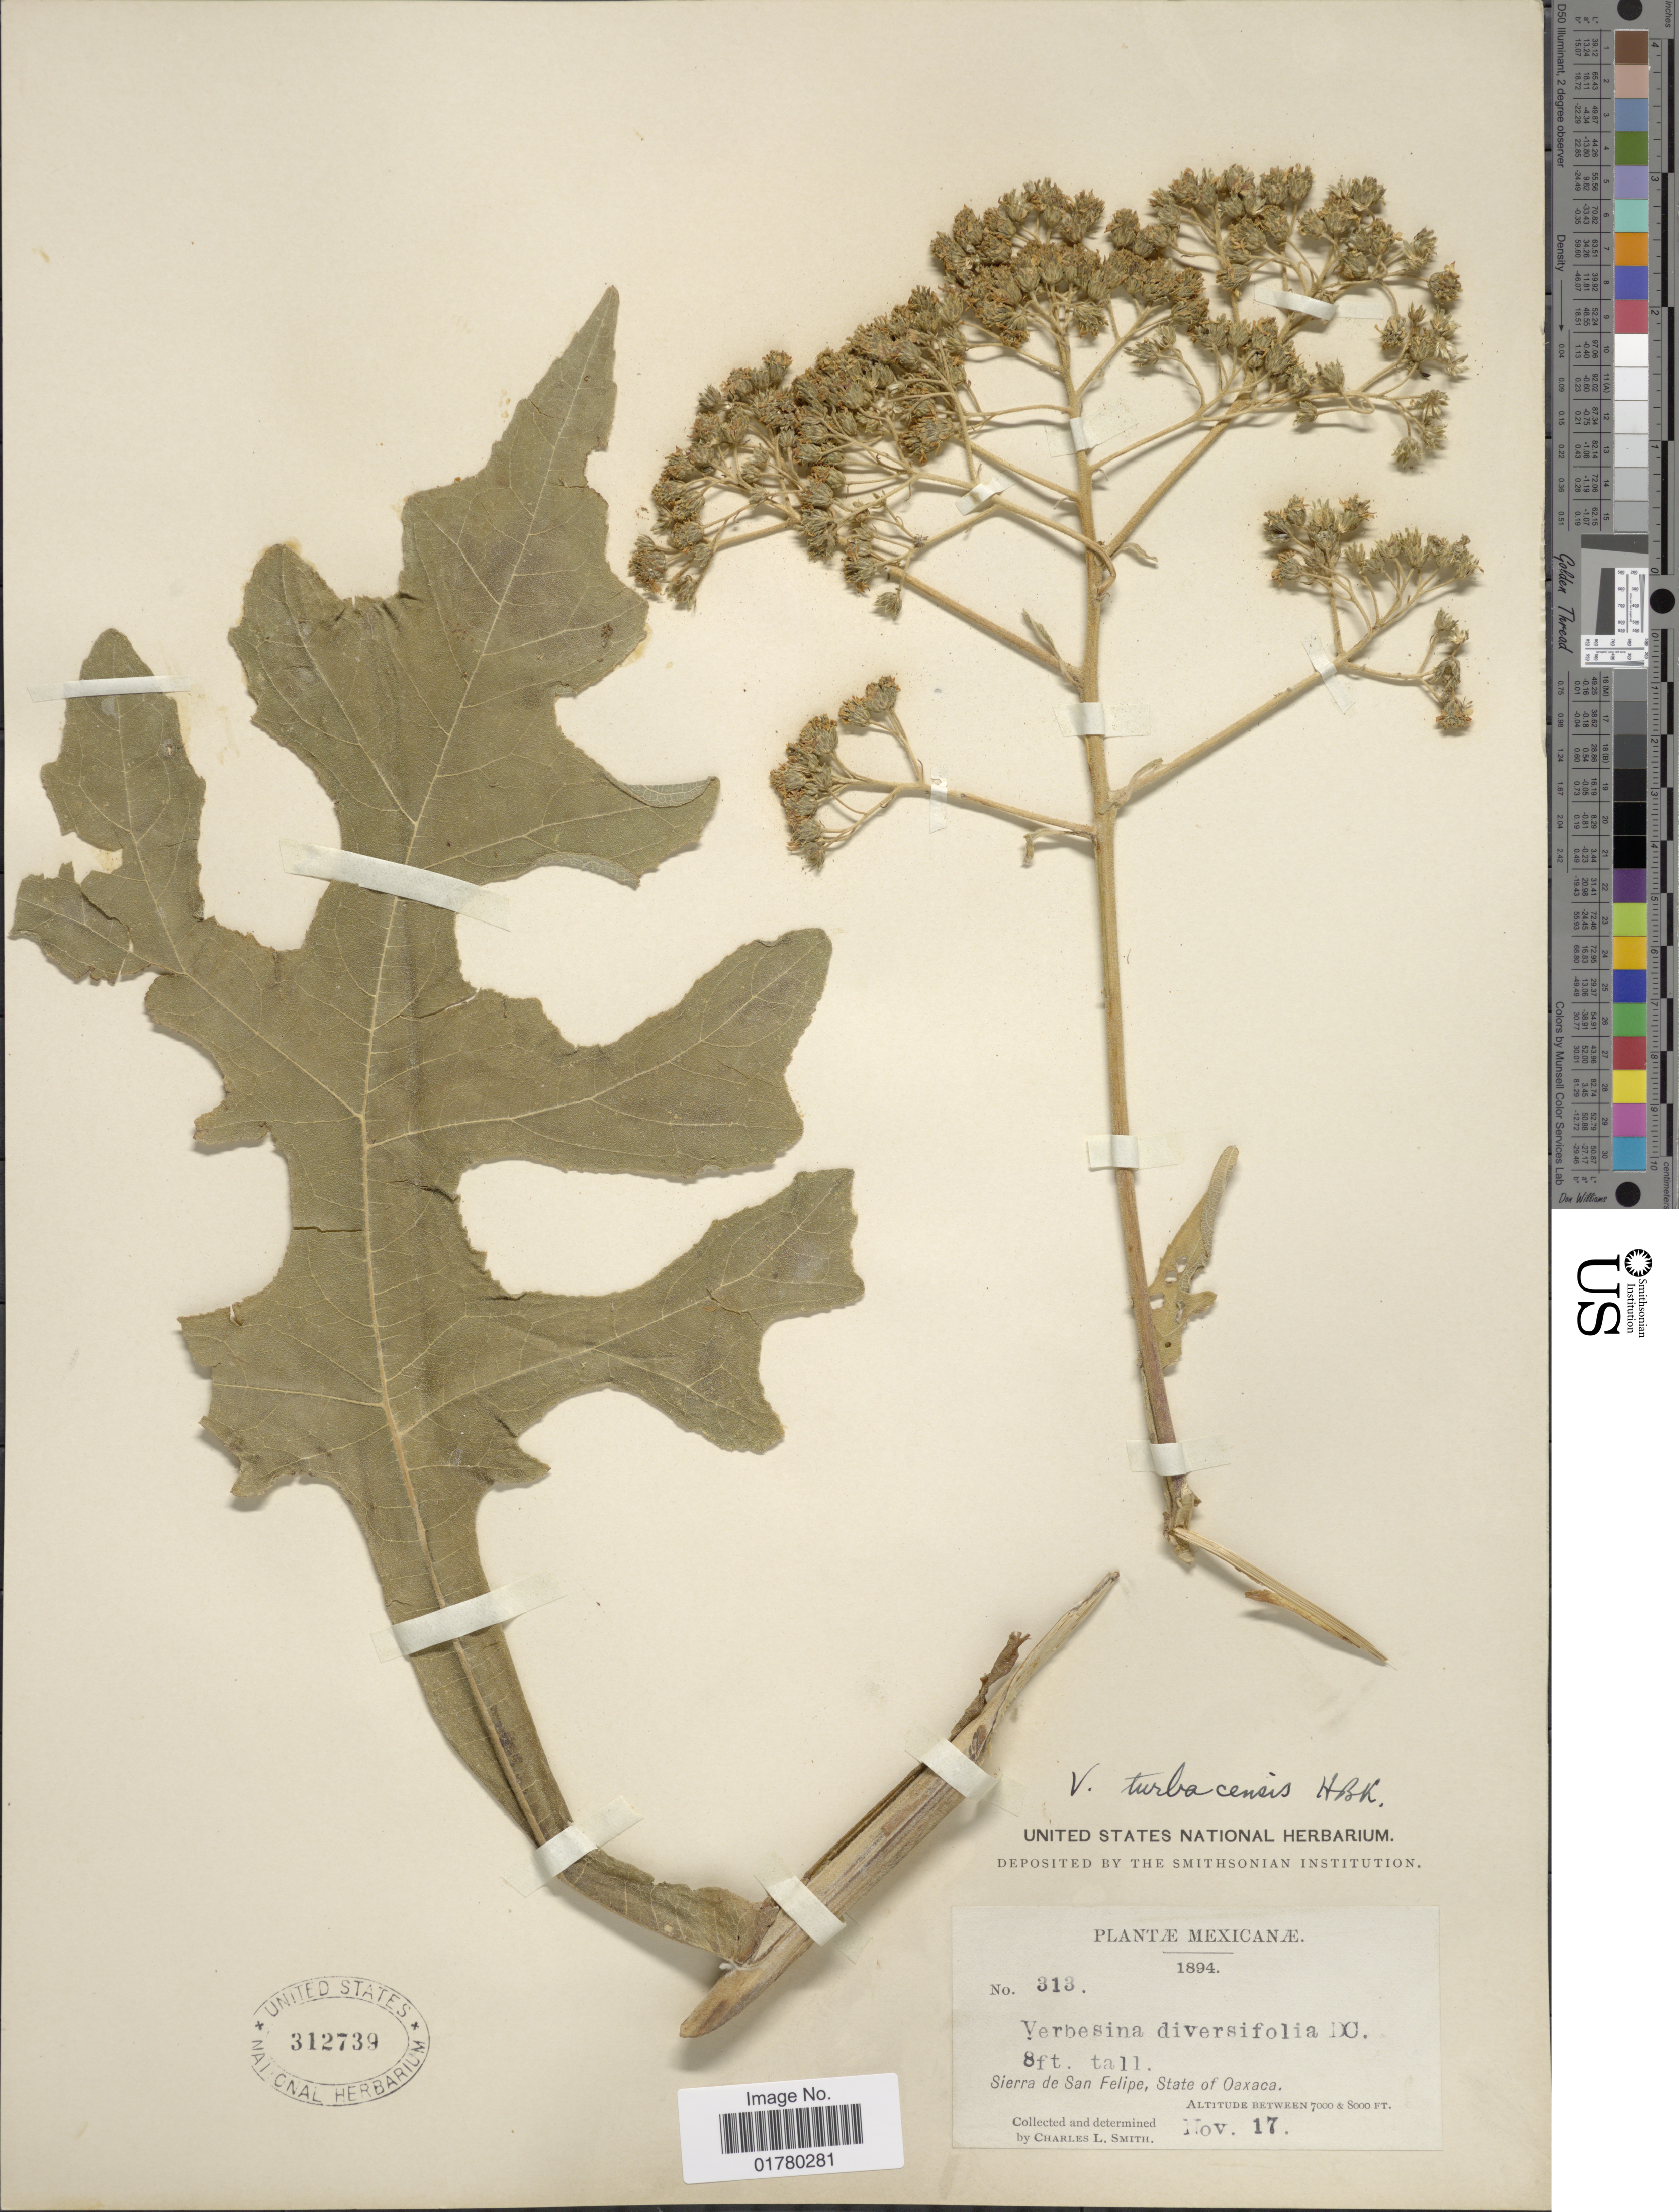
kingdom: Plantae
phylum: Tracheophyta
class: Magnoliopsida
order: Asterales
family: Asteraceae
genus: Verbesina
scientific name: Verbesina turbacensis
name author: Kunth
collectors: C. L. Smith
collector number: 313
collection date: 1894-11-17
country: Mexico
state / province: Oaxaca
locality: Sierra de San Felipe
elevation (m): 2134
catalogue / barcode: US 312739